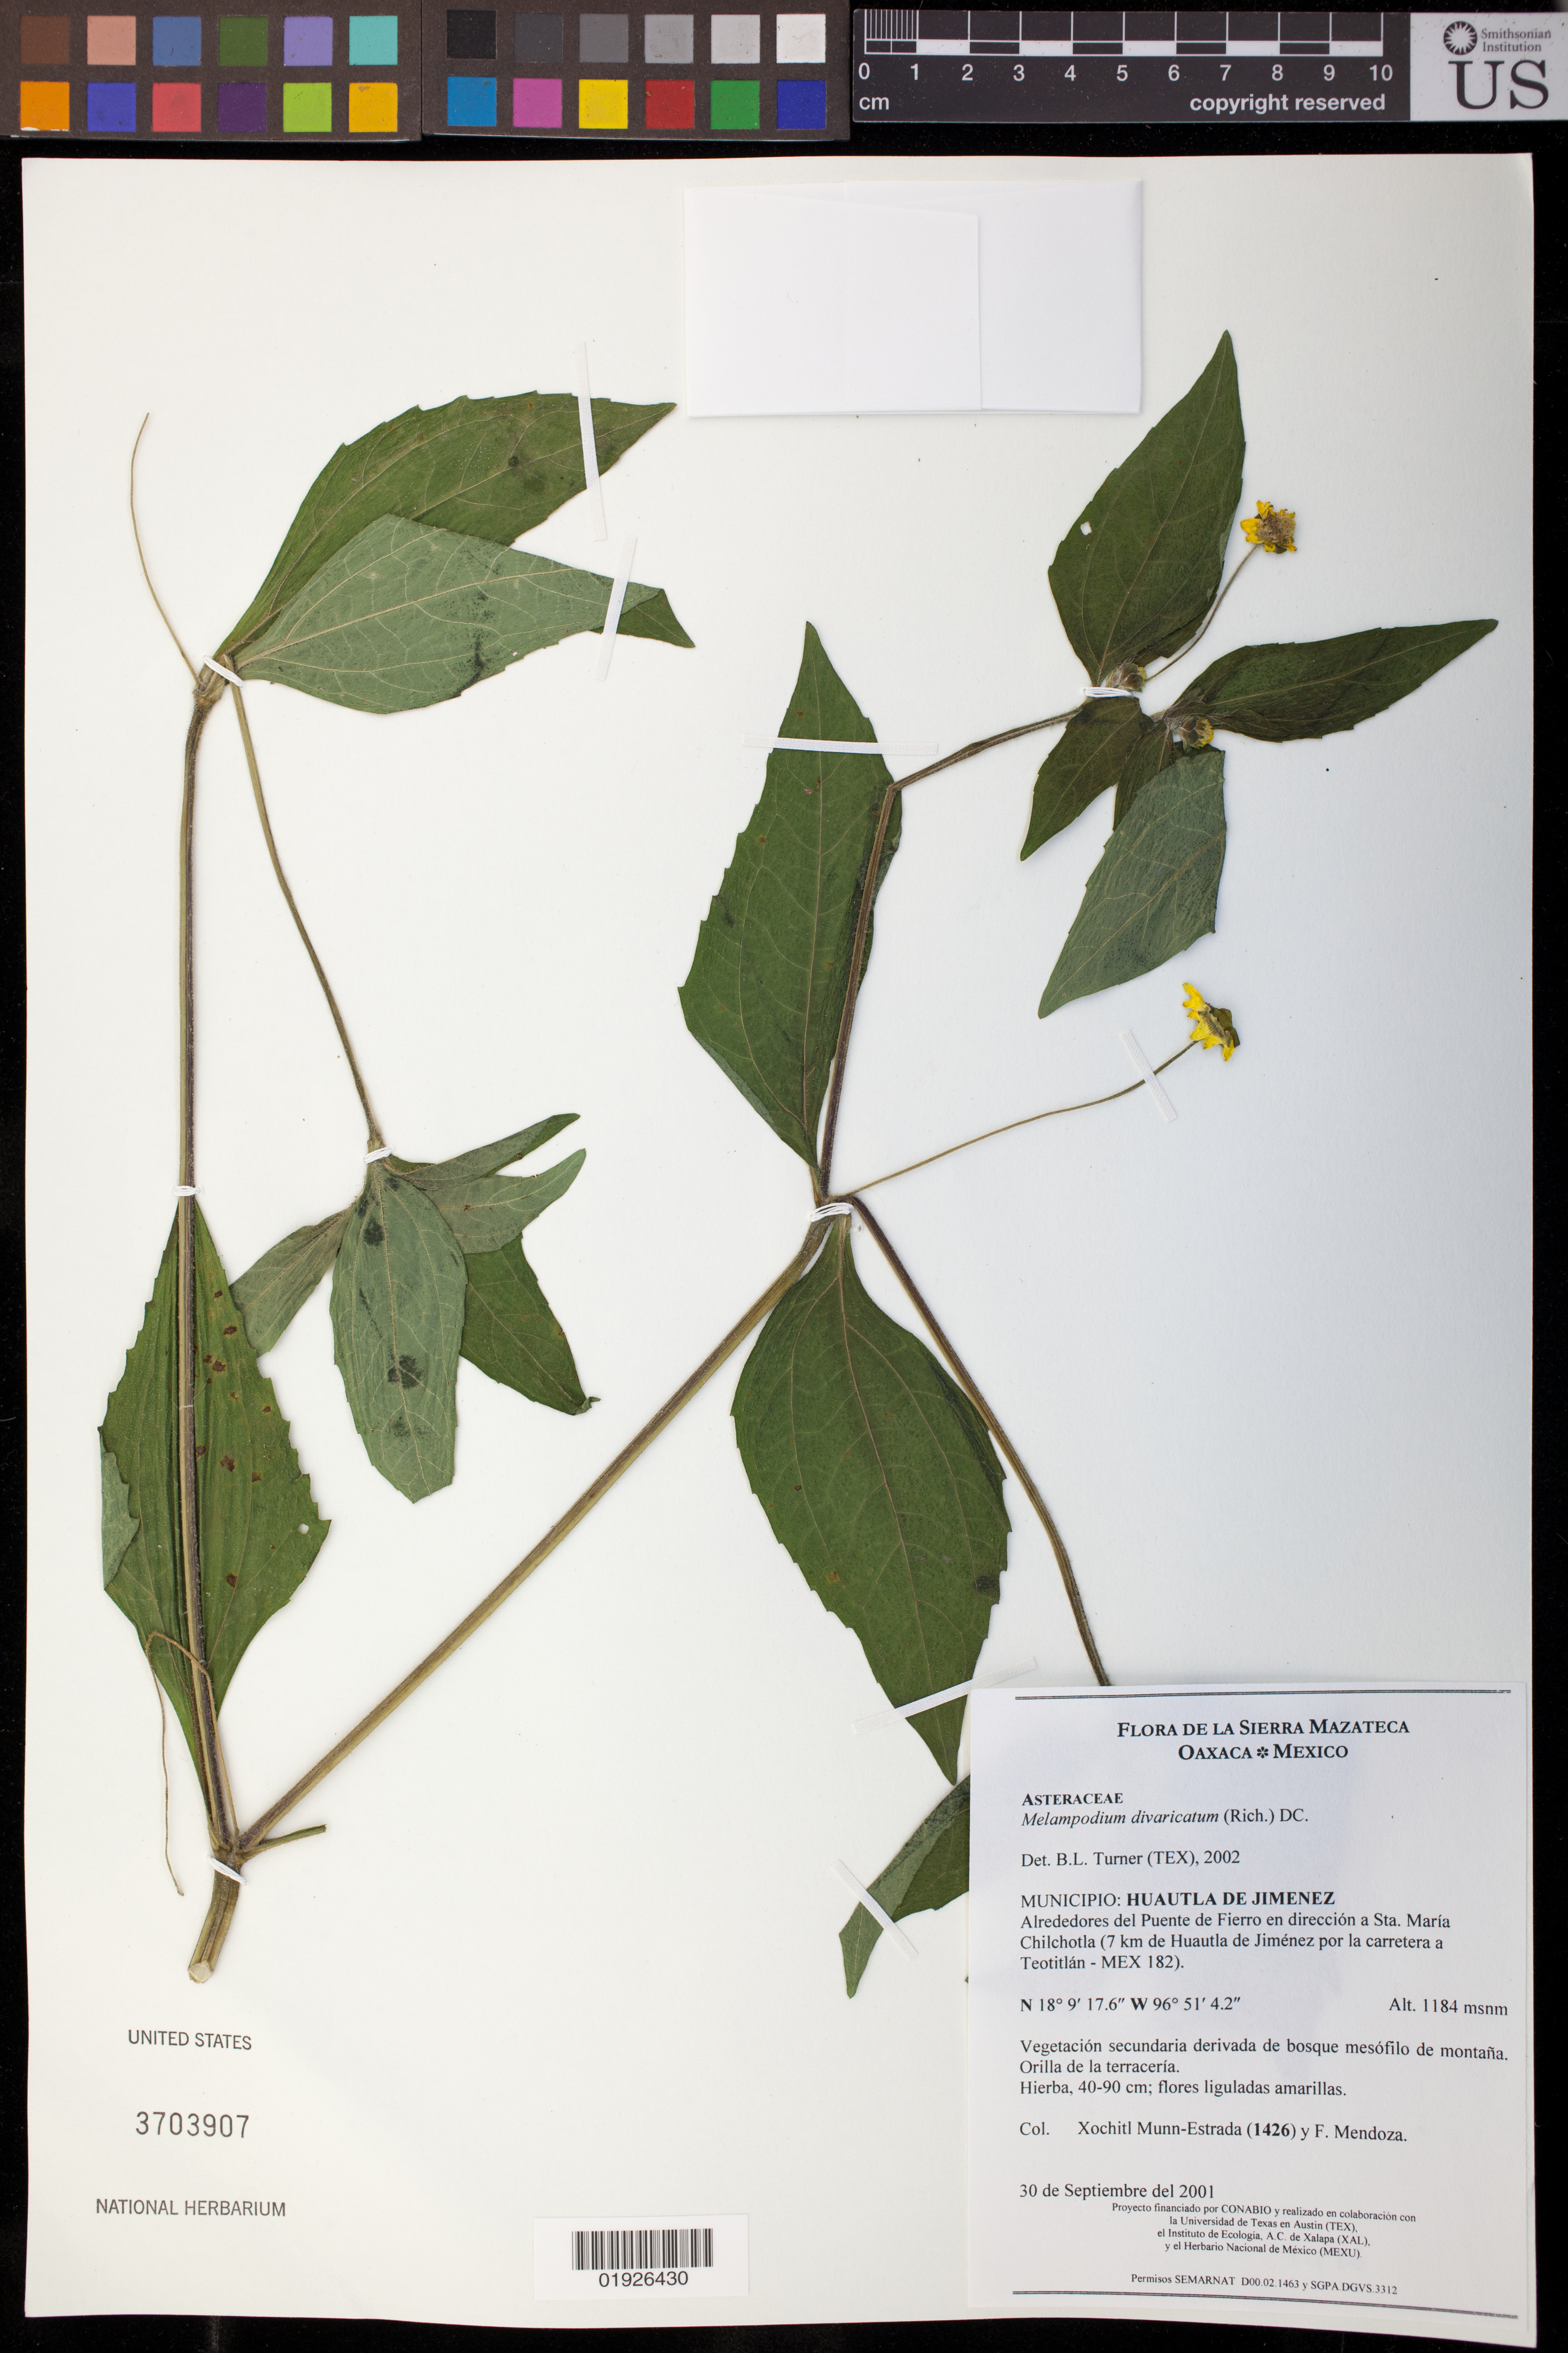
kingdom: Plantae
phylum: Tracheophyta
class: Magnoliopsida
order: Asterales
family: Asteraceae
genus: Melampodium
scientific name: Melampodium divaricatum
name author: (Rich.) DC.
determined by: Turner, B. L.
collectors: X. Munn-Estrada & F. Mendoza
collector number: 1426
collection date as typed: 30 de Septiembre del 2001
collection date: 2001-09-30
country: Mexico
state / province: Oaxaca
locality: Huautla de Jimenez, Alrededores del Puente de Fierro en direccion a Sta. Maria Chilchotla (7 km de Huautla de Jimenez por la carretera a Teotitlan - MEX 182)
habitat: Vegetacion secundaria derivada de bosque mesofilo de montana. Orilla de la terraceria.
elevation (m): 1184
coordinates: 18 9 17.6 N, 96 51 4.2 W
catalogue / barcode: US 3703907